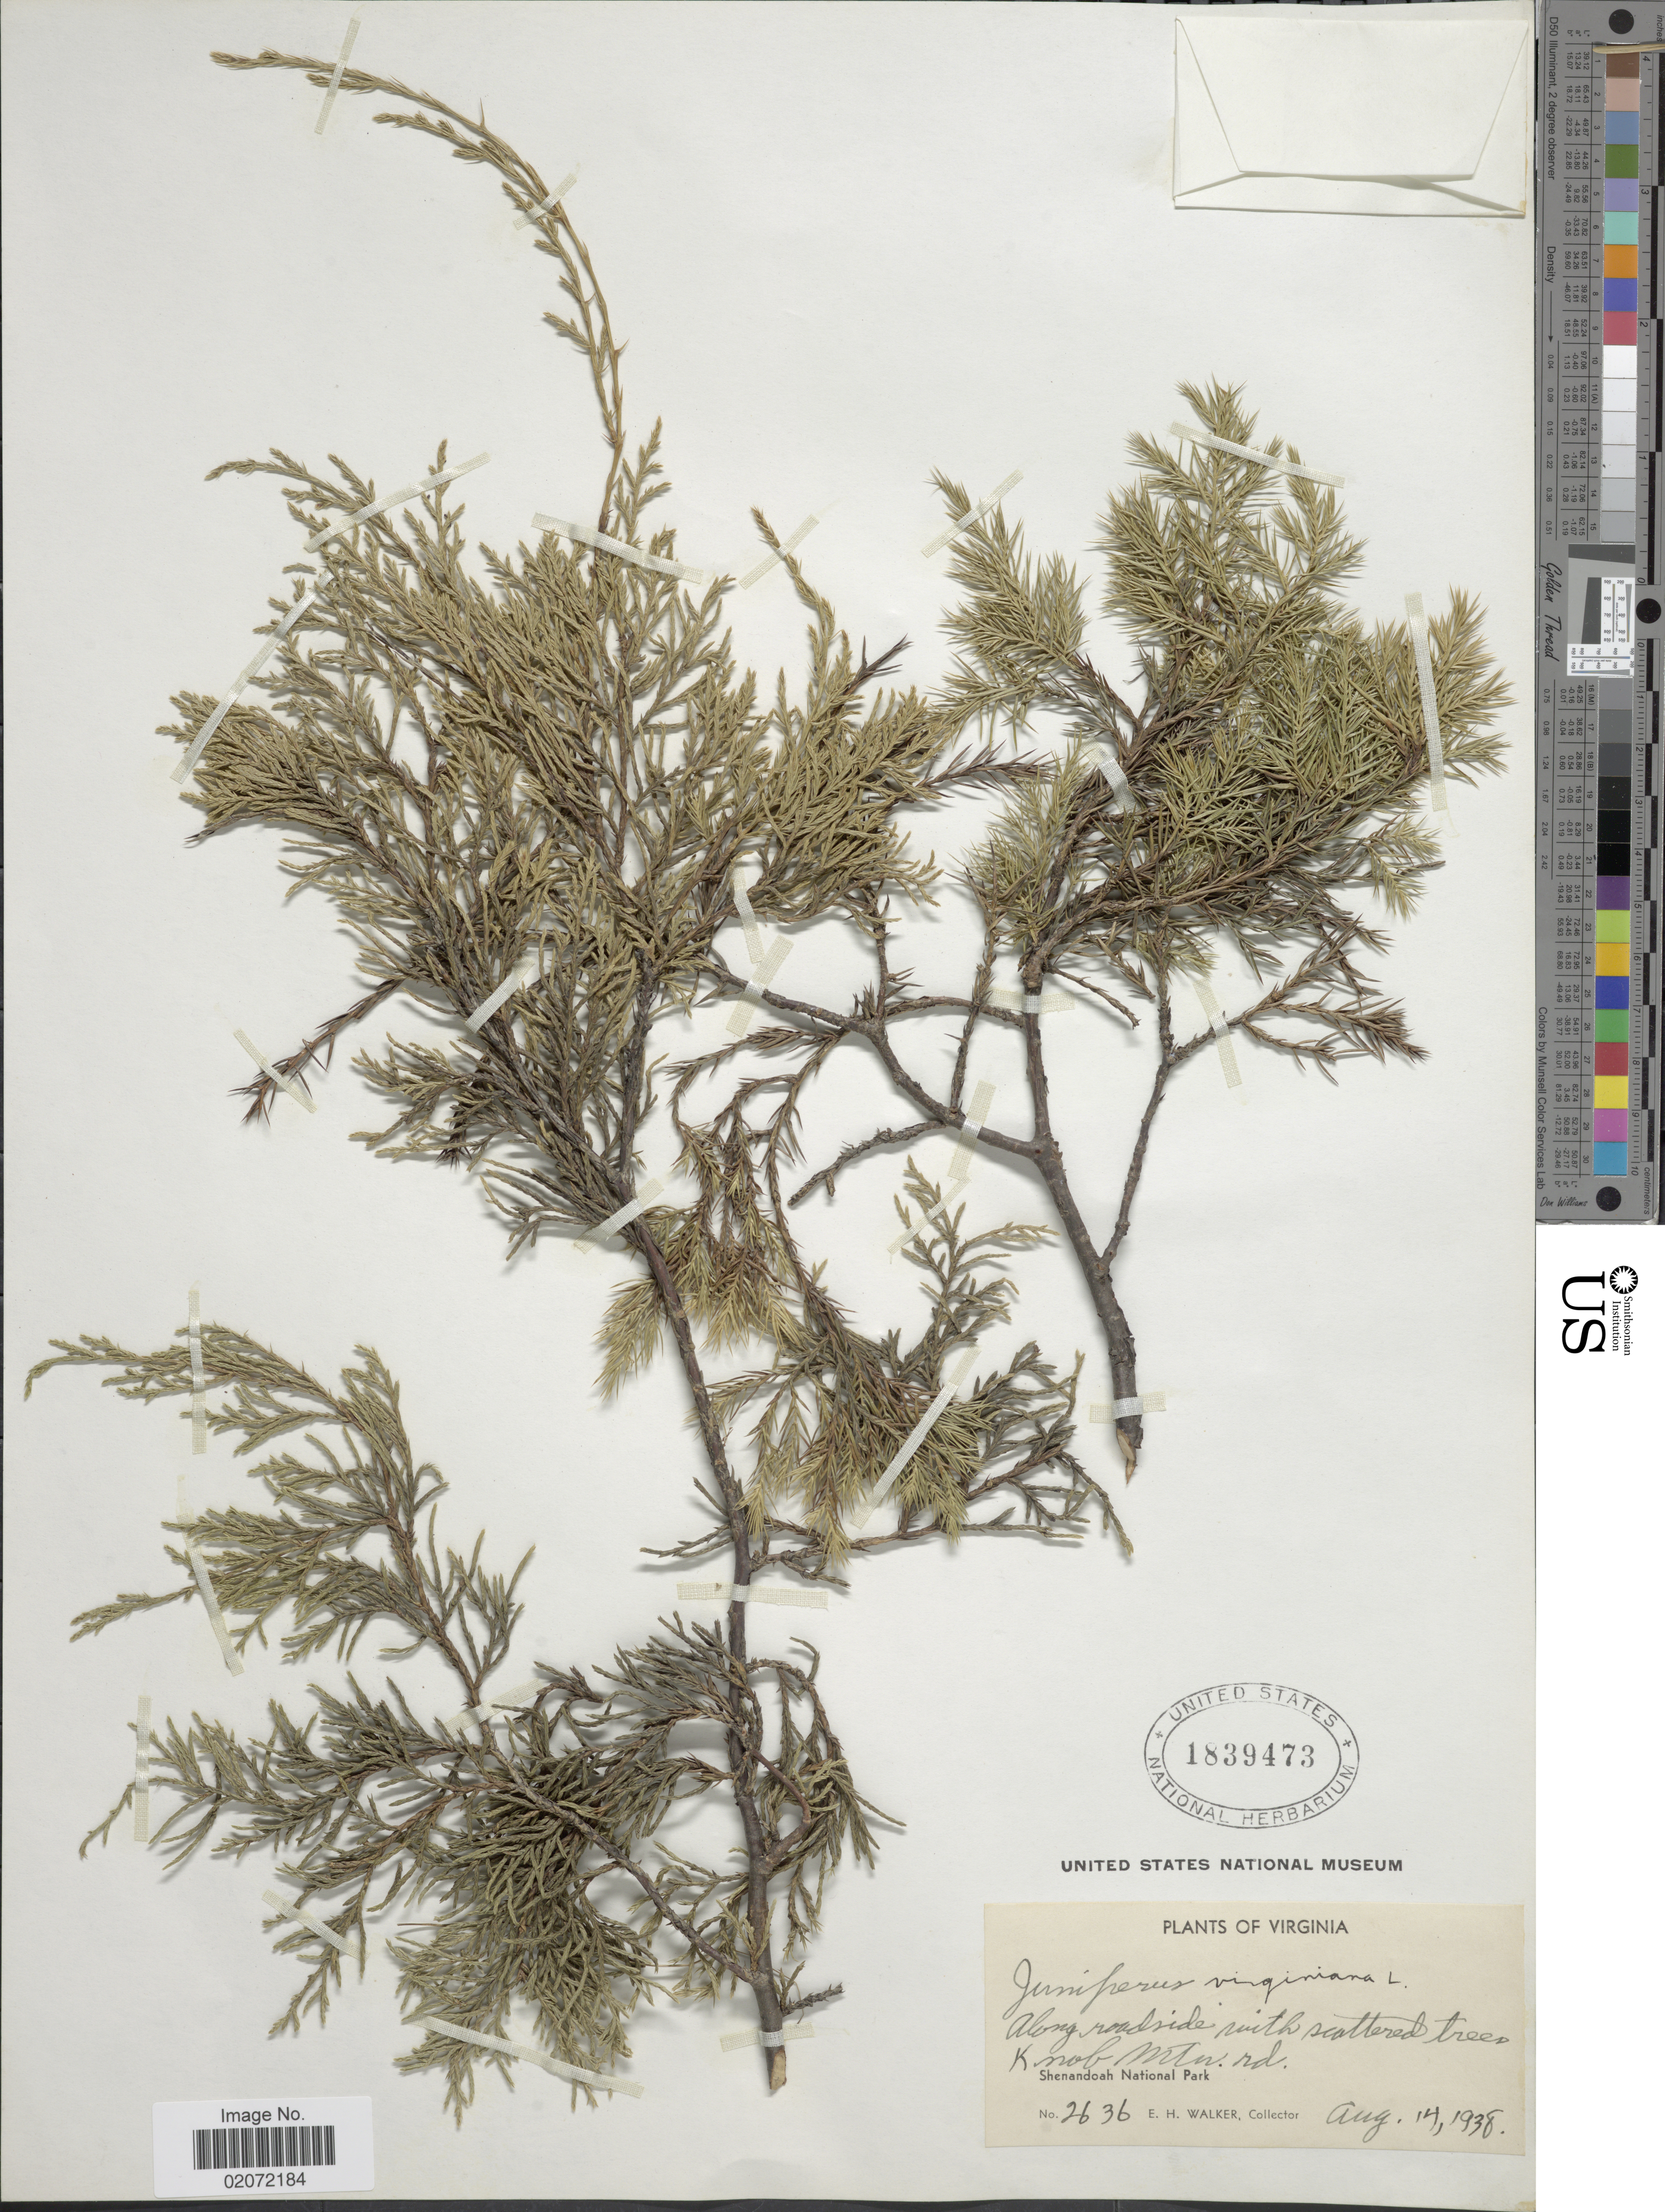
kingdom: Plantae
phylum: Tracheophyta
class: Pinopsida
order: Pinales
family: Cupressaceae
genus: Juniperus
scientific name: Juniperus virginiana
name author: L.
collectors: E. H. Walker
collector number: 2636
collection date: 1938-08-14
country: United States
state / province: Virginia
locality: Along roadside with scattered trees, Knob Mtn. rd., Shenandoah National Park.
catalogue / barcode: US 1839473